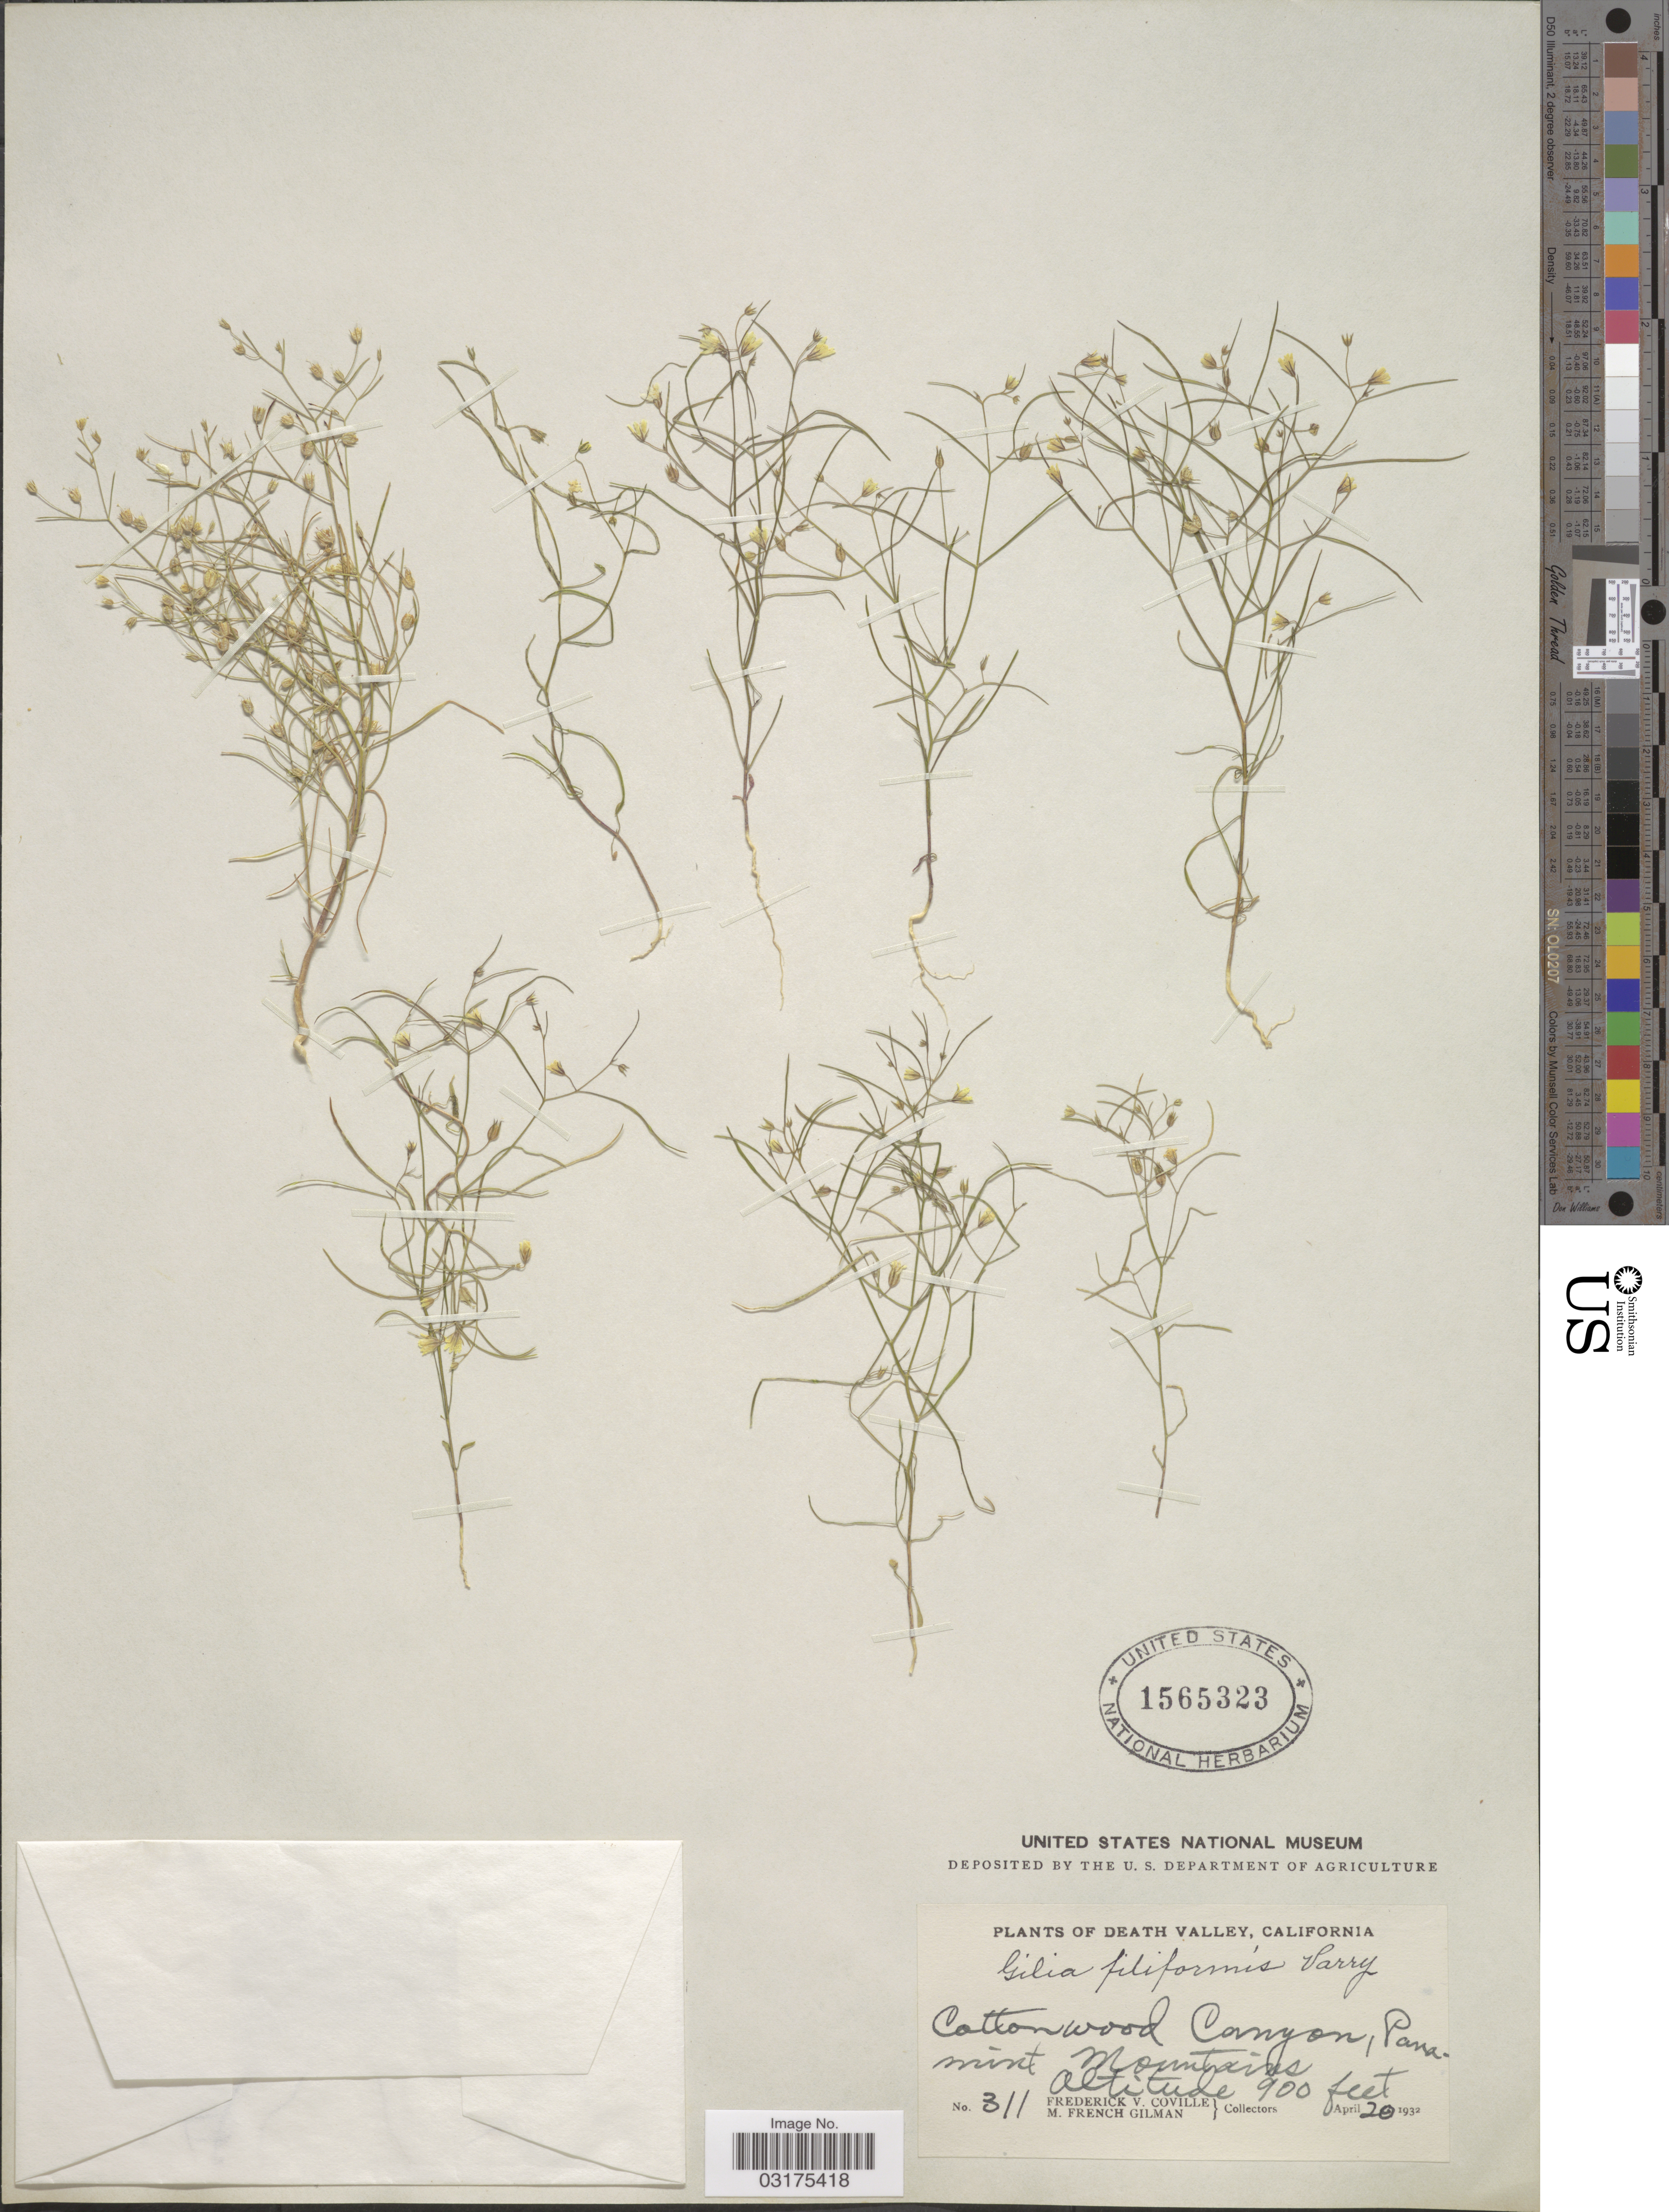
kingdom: Plantae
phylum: Tracheophyta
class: Magnoliopsida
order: Ericales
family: Polemoniaceae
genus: Linanthus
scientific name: Linanthus filiformis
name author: (Parry ex A. Gray) J.M. Porter & L.A. Johnson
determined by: Strong, Mark T., (BOT), Smithsonian Institution - National Museum of Natural History (UNITED STATES)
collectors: F. V. Coville & M. F. Gilman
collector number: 311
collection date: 1932-04-20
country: United States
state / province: California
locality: Death Valley, Cottonwood Canyons, Panamint Mountains.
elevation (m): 274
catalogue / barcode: US 1565323